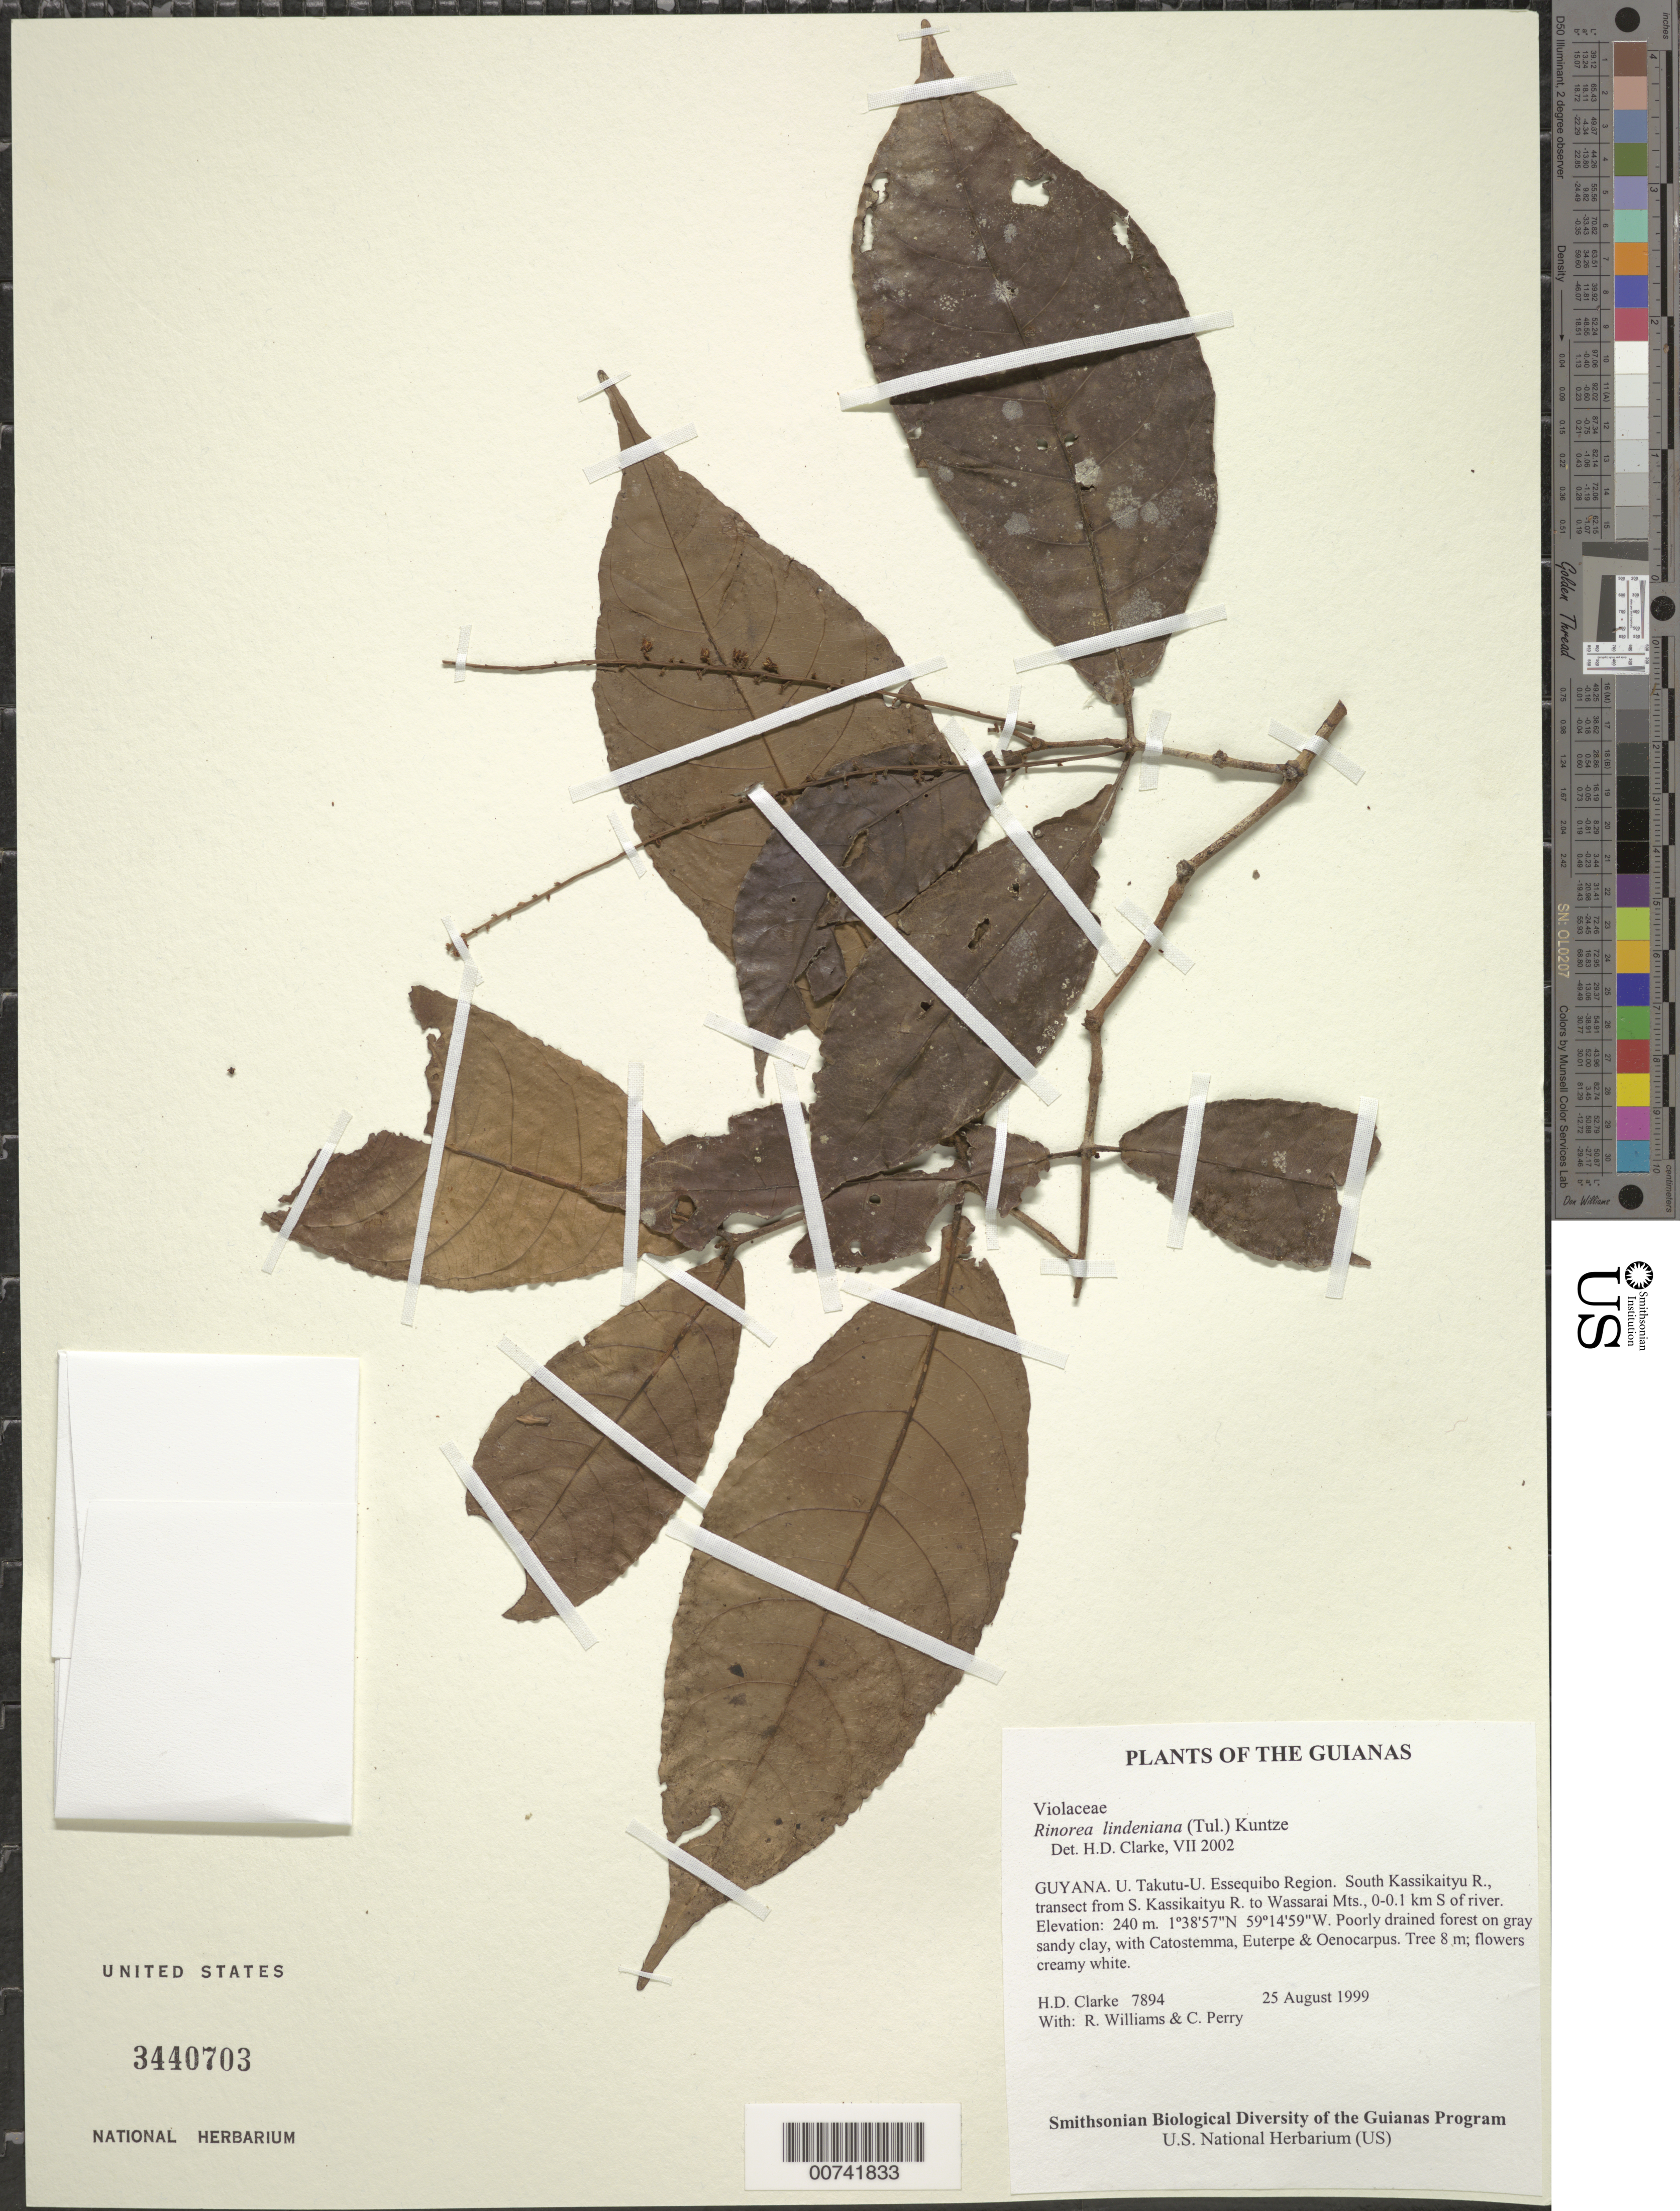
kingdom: Plantae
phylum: Tracheophyta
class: Magnoliopsida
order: Malpighiales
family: Violaceae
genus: Rinorea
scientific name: Rinorea lindeniana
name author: (Tul.) Kuntze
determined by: Clarke, H. D., University of North Carolina (Asheville)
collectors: H. D. Clarke, R. Williams & C. Perry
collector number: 7894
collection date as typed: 25 August 1999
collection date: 1999-08-25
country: Guyana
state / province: U. Takutu-U. Essequibo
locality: South Kassikaityu R., transect from S. Kassikaityu R. to Wassarai Mts., 0-0.1 km S of river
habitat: Poorly drained forest on gray sandy clay, with Catostemma, Euterpe & Oenocarpus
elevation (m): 240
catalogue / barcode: US 3440703